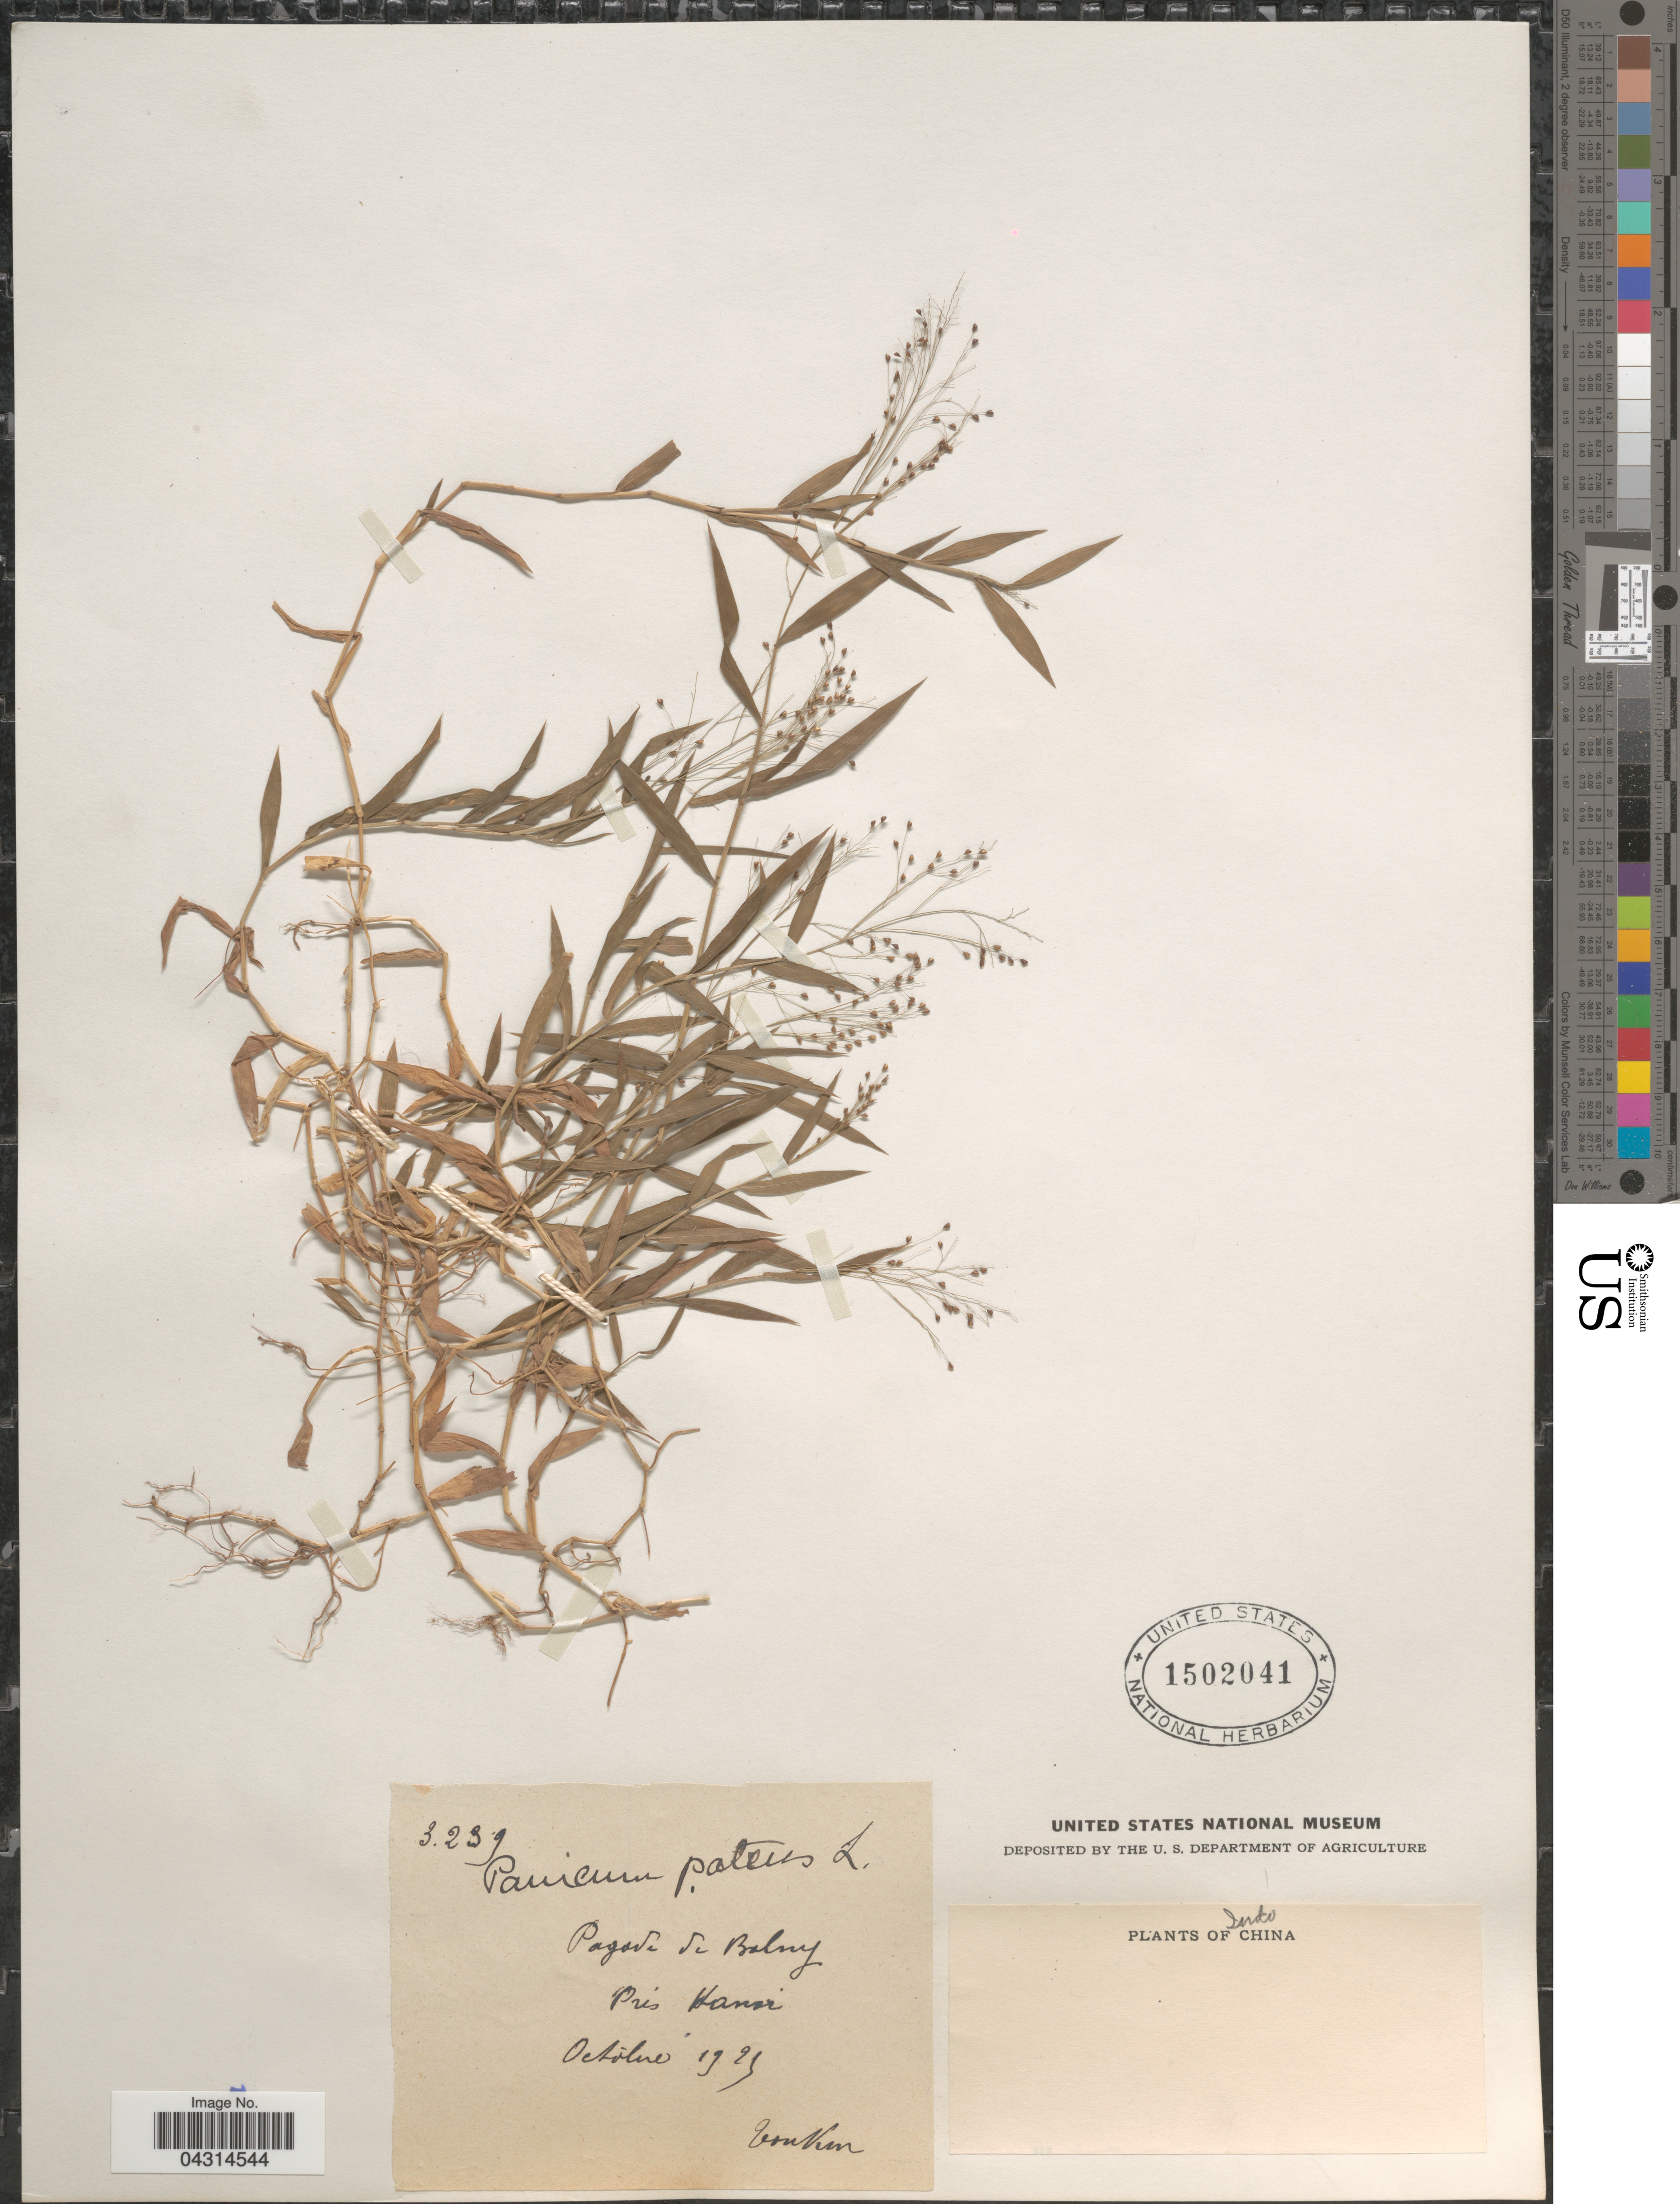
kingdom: Plantae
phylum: Tracheophyta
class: Liliopsida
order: Poales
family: Poaceae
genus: Cyrtococcum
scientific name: Cyrtococcum sp.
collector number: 3239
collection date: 1921-10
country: Vietnam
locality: Indo China. Pagode de Balny. Pris Hanoi. Tonkin.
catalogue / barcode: US 1502041